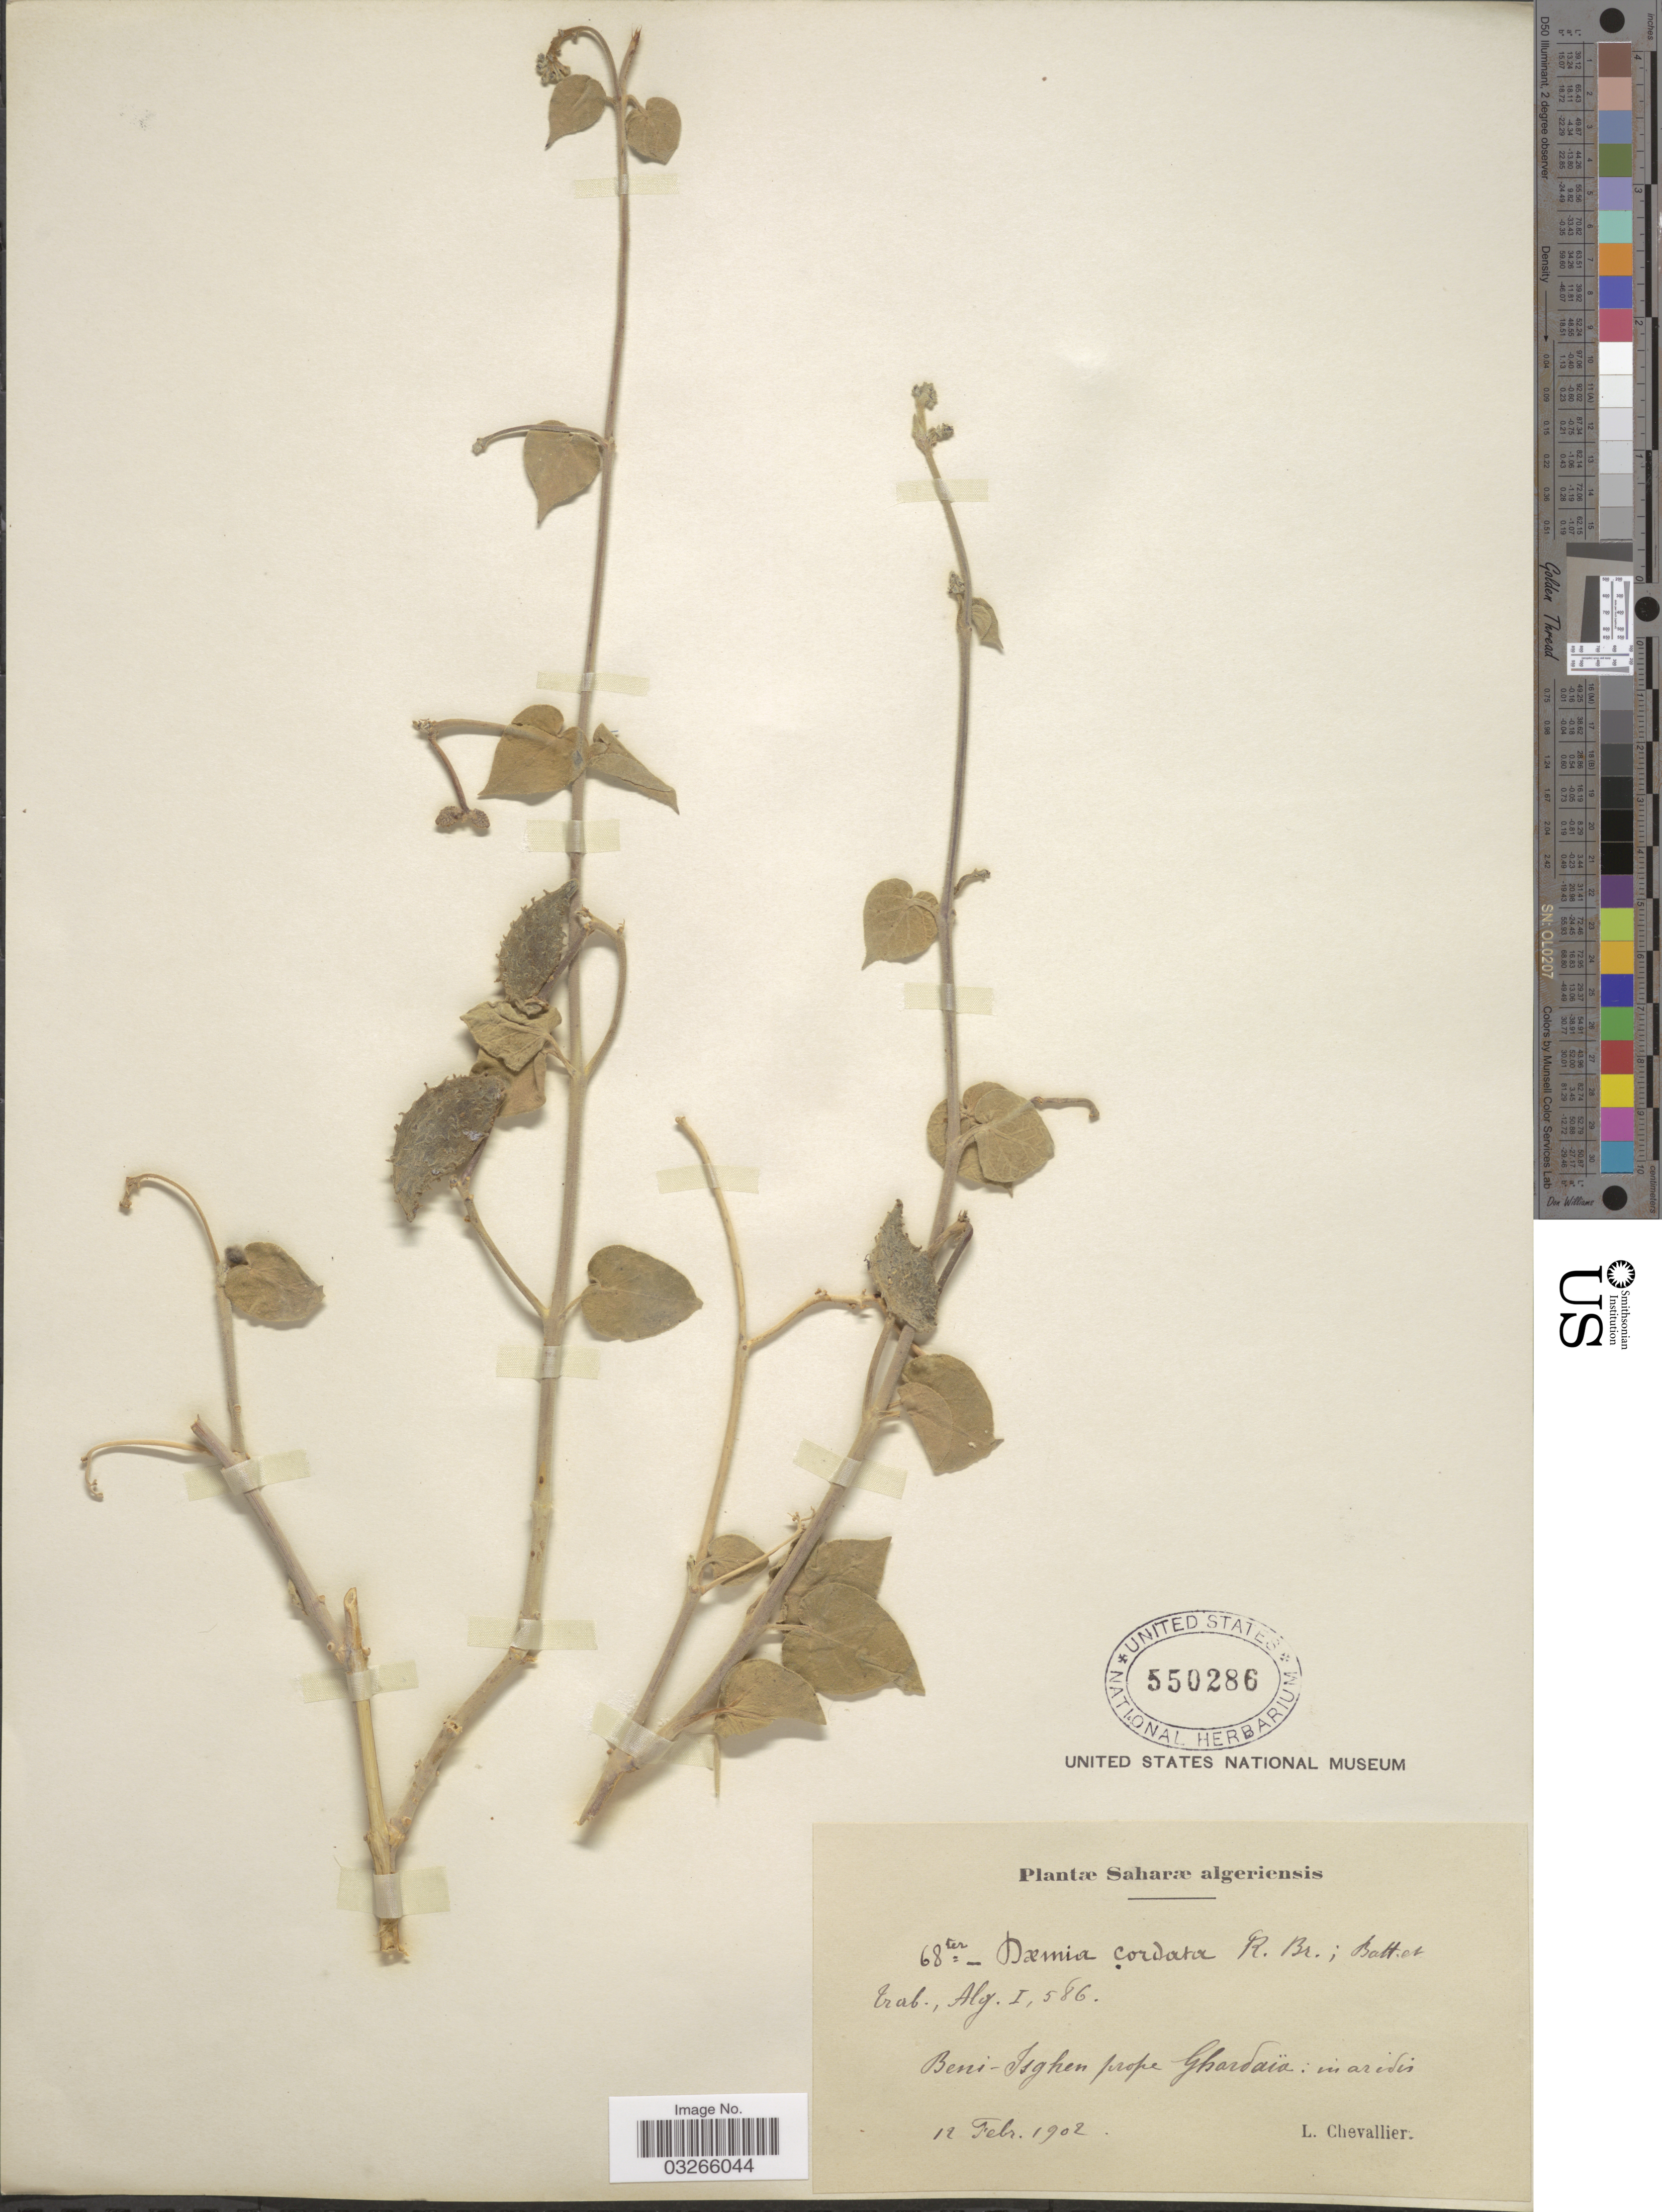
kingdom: Plantae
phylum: Tracheophyta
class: Magnoliopsida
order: Gentianales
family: Apocynaceae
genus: Doemia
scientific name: Doemia cordata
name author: (Forssk.) R. Br.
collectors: L. Chevallier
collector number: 68ter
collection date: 1902-02-12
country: Algeria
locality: Saharæ algeriensis. Beni - Isghen prope Ghardaïa: in aridis.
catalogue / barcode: US 550286